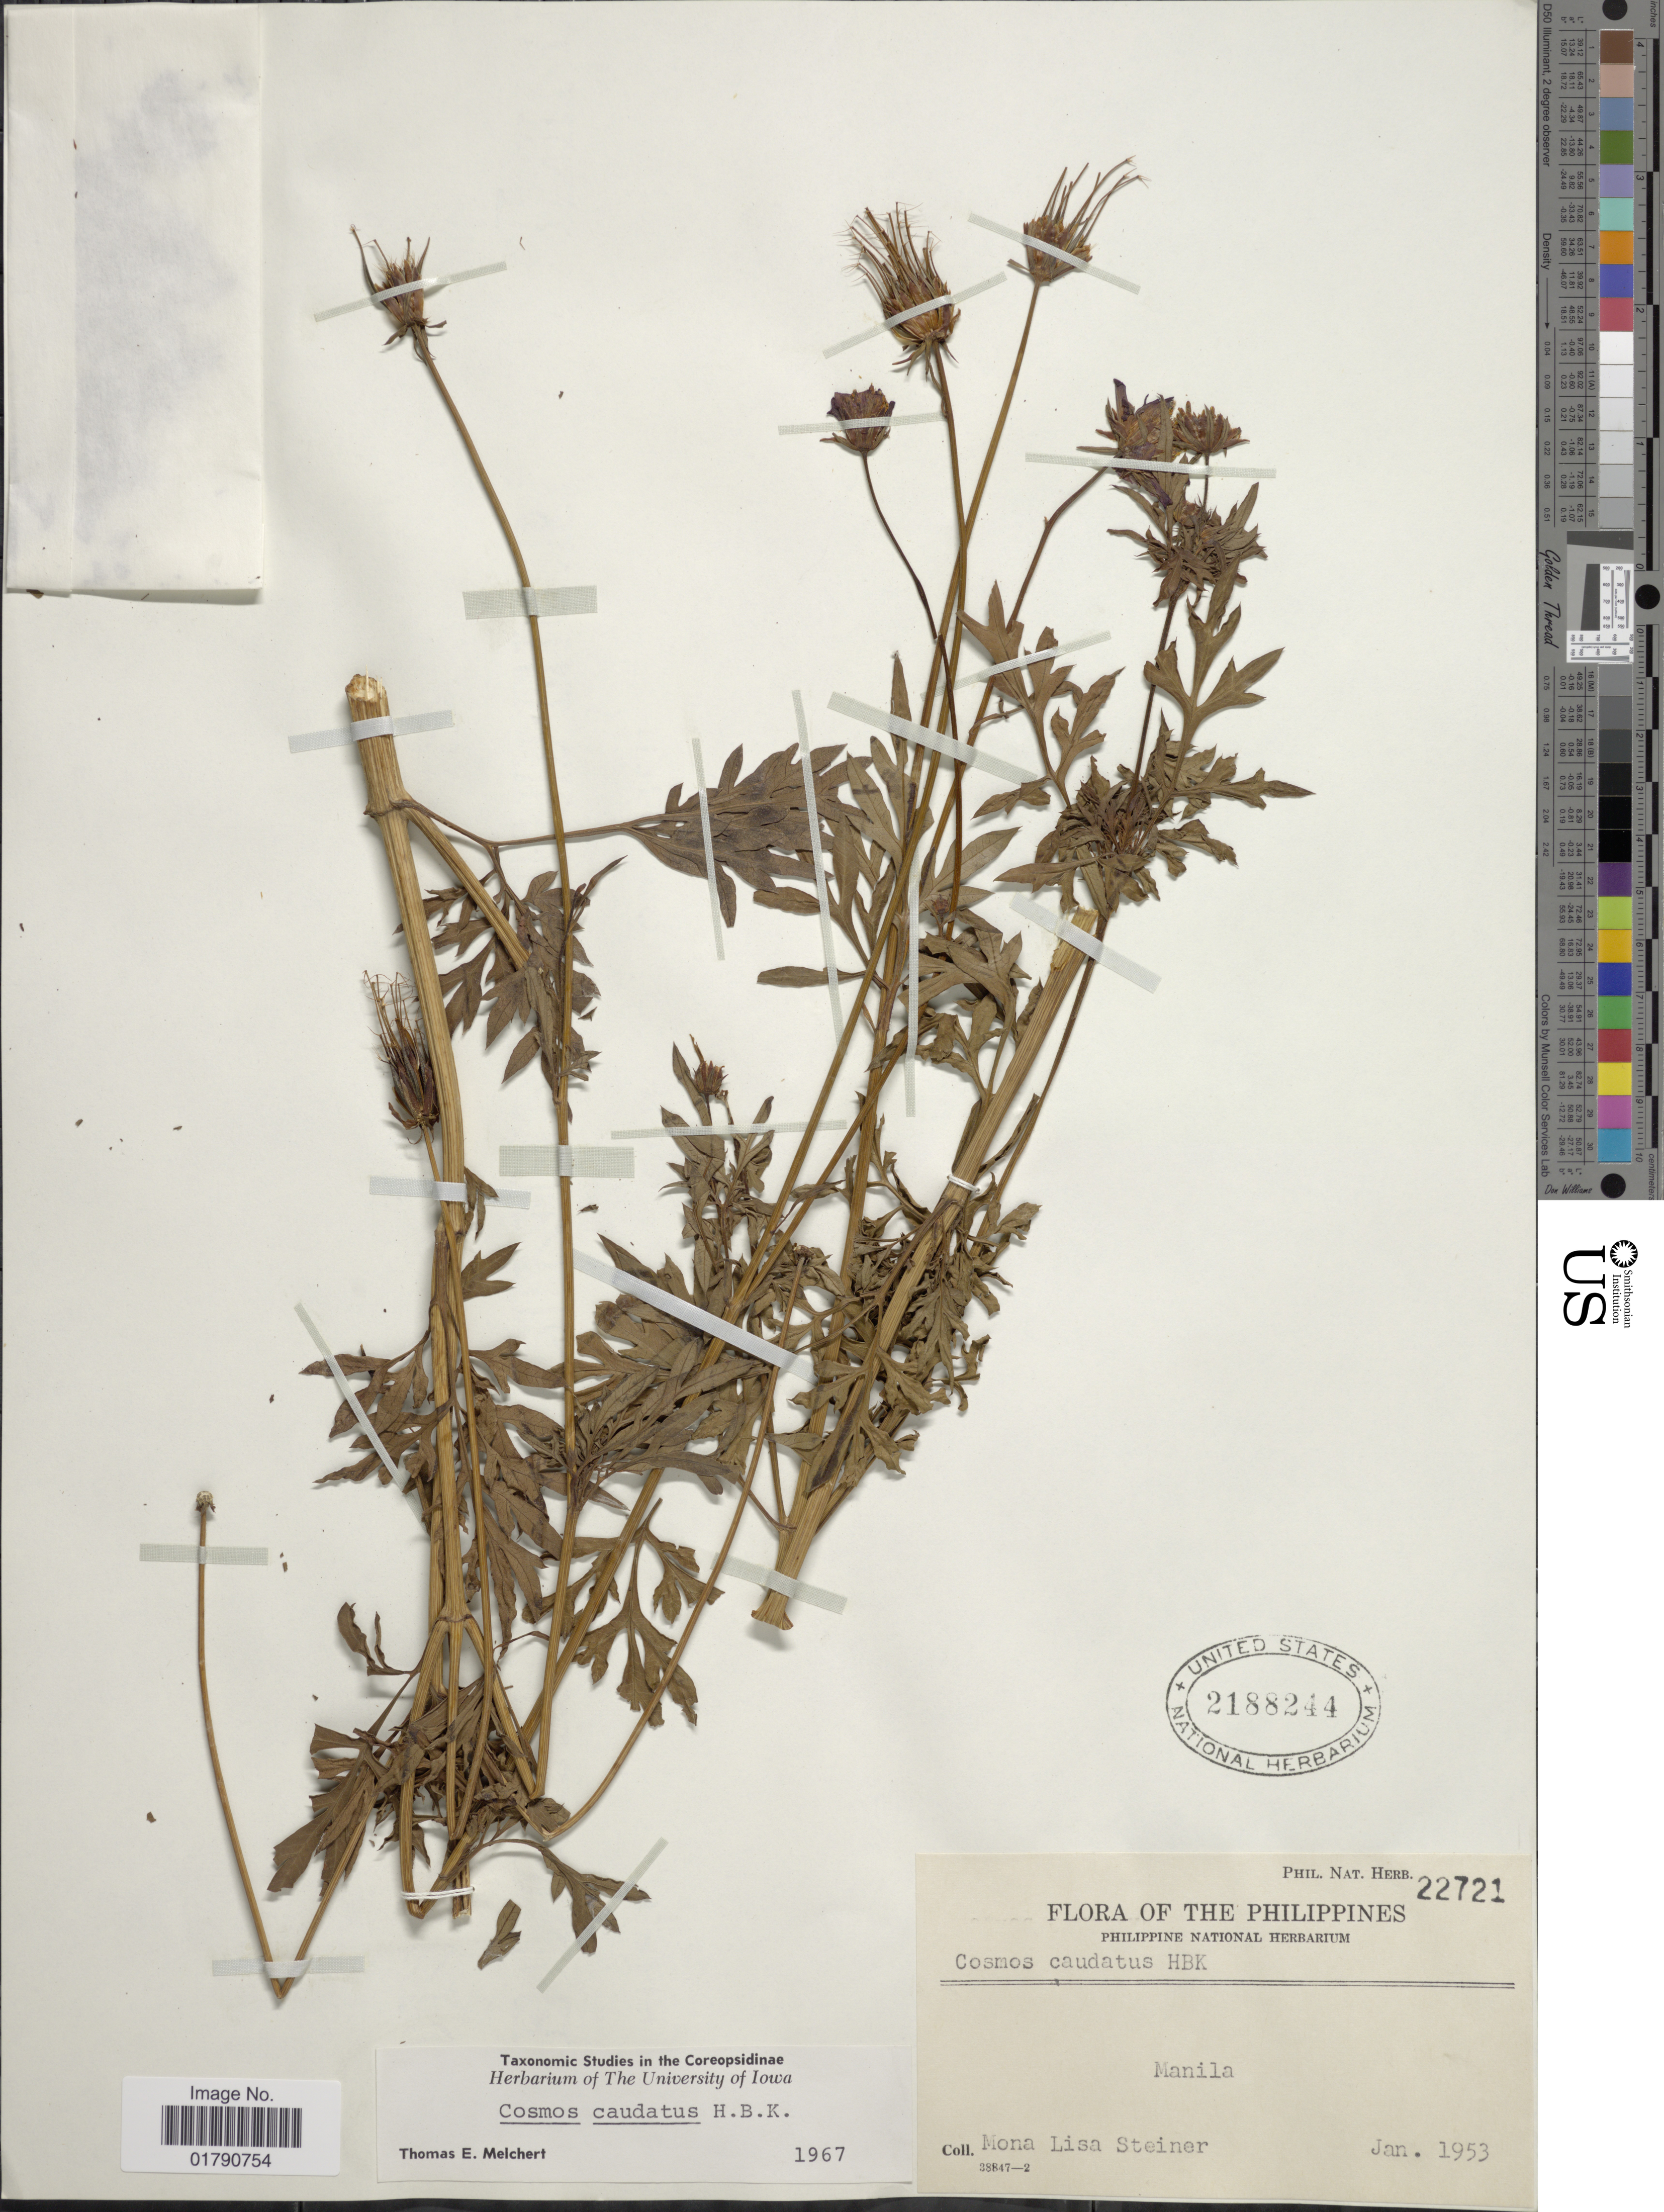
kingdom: Plantae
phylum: Tracheophyta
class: Magnoliopsida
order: Asterales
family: Asteraceae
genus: Cosmos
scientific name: Cosmos caudatus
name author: Kunth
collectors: M. Steiner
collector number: Phil. Nat. Herb. 22721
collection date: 1953-01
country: Philippines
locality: Manila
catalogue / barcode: US 2188244